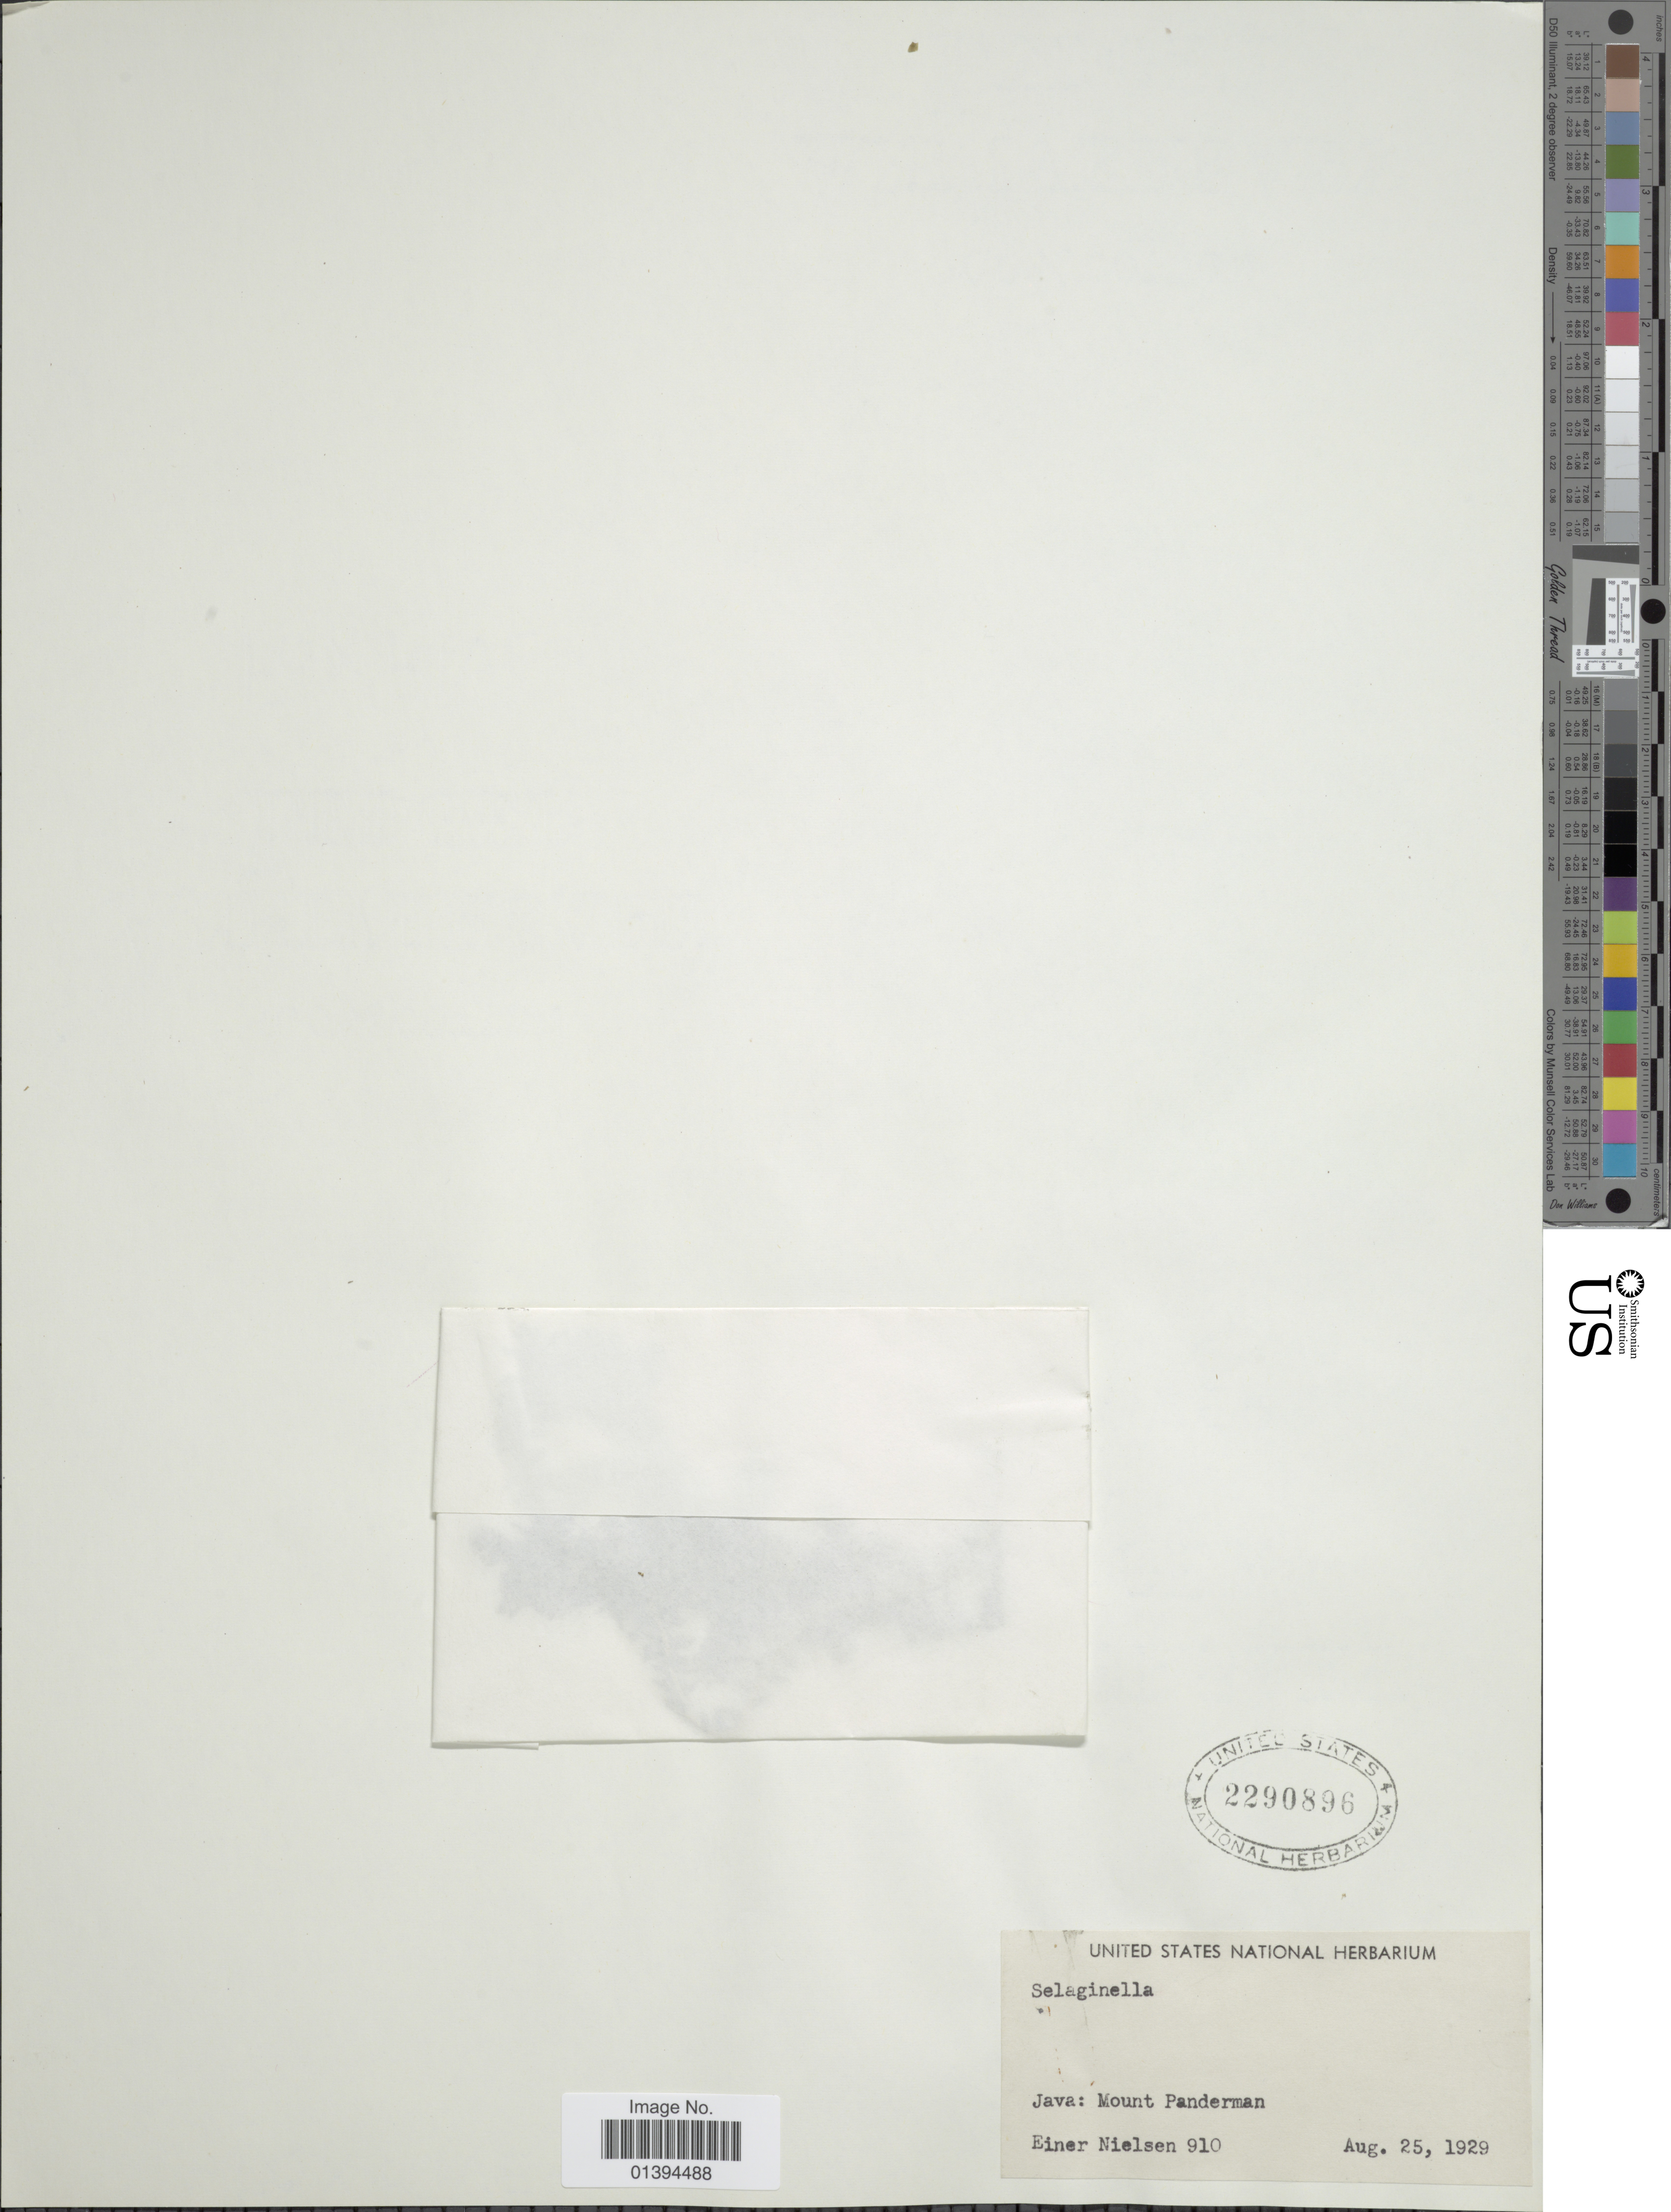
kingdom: Plantae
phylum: Tracheophyta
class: Lycopodiopsida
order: Selaginellales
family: Selaginellaceae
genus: Selaginella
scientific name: Selaginella sp.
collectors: E. Nielsen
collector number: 910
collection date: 1929-08-25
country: Indonesia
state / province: Java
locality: Mount Panderman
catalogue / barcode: US 2290896